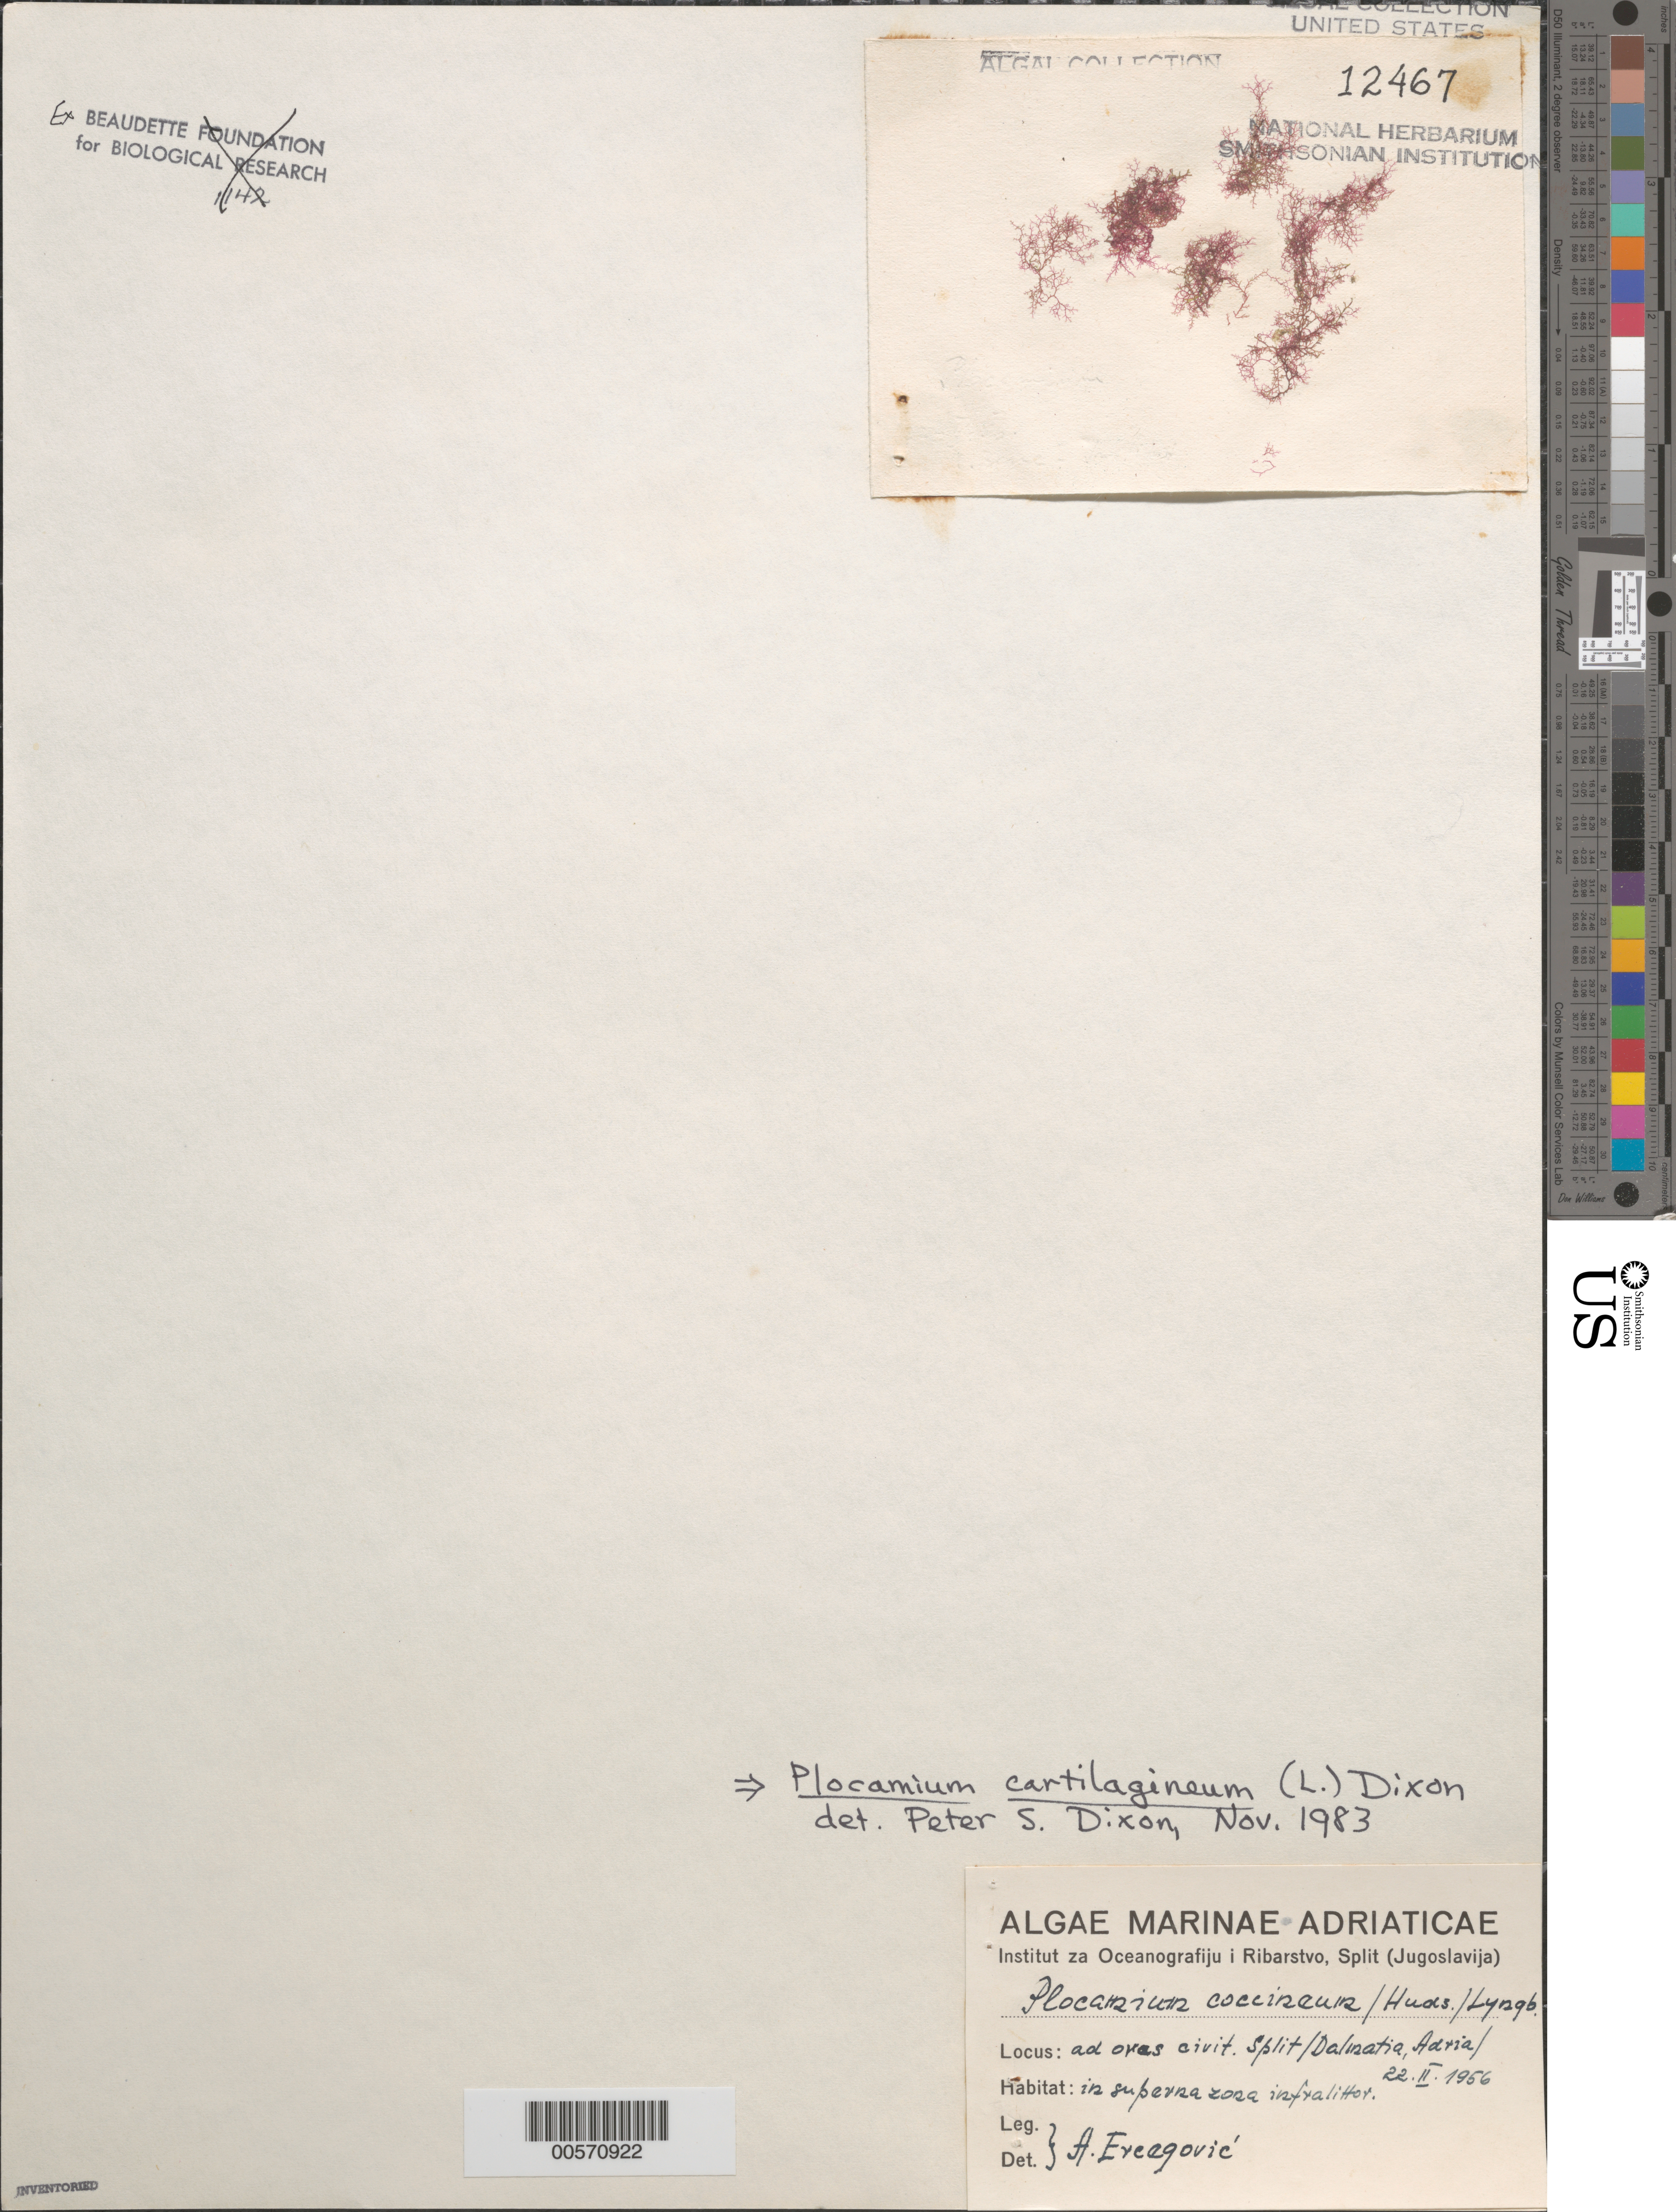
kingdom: Plantae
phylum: Rhodophyta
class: Florideophyceae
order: Plocamiales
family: Plocamiaceae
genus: Plocamium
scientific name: Plocamium cartilagineum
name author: (L.) P.S. Dixon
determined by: Dixon, P. S.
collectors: A. Ercegovic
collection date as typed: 22 Feb 1956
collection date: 1956-02-22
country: Croatia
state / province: Split-Dalmatia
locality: Split, Adriatic Sea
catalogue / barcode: US 12467